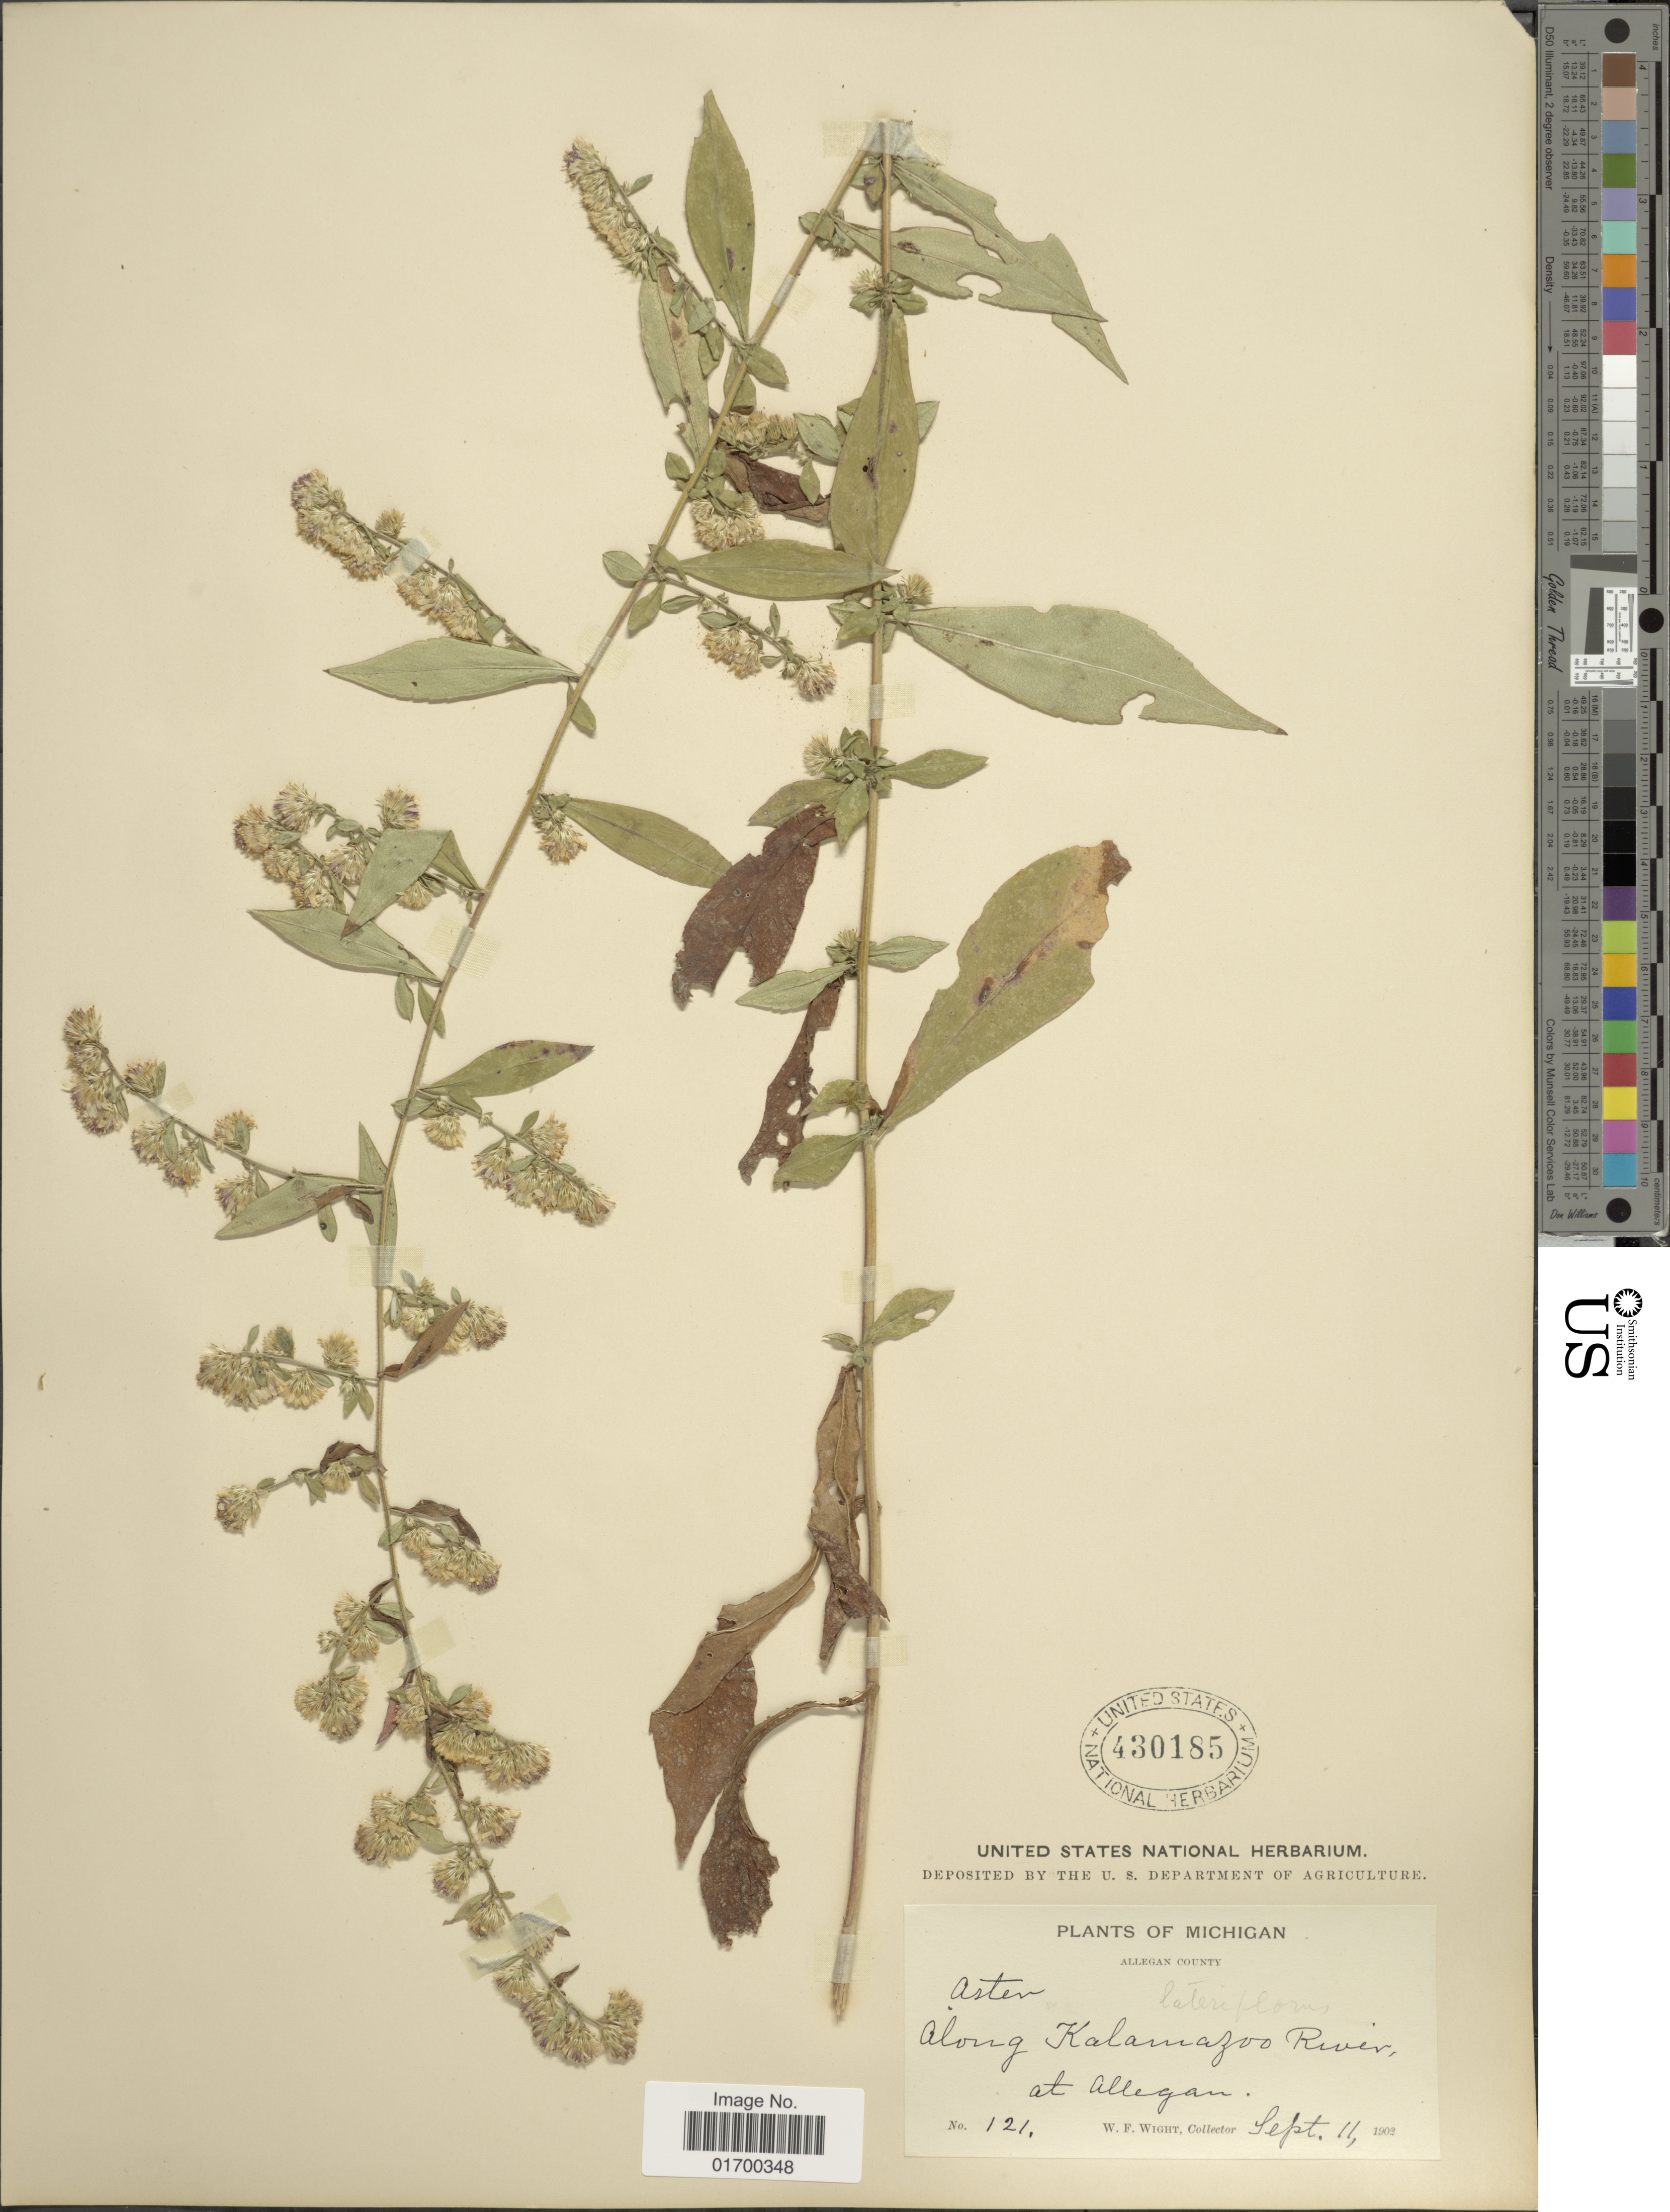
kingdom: Plantae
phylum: Tracheophyta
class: Magnoliopsida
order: Asterales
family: Asteraceae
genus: Symphyotrichum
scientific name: Symphyotrichum lateriflorum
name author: (L.) Á. Löve & D. Löve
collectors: W. Wight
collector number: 121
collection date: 1902-09-11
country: United States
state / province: Michigan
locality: Allegan County, ALong Kamazoo River at Allegan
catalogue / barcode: US 430185